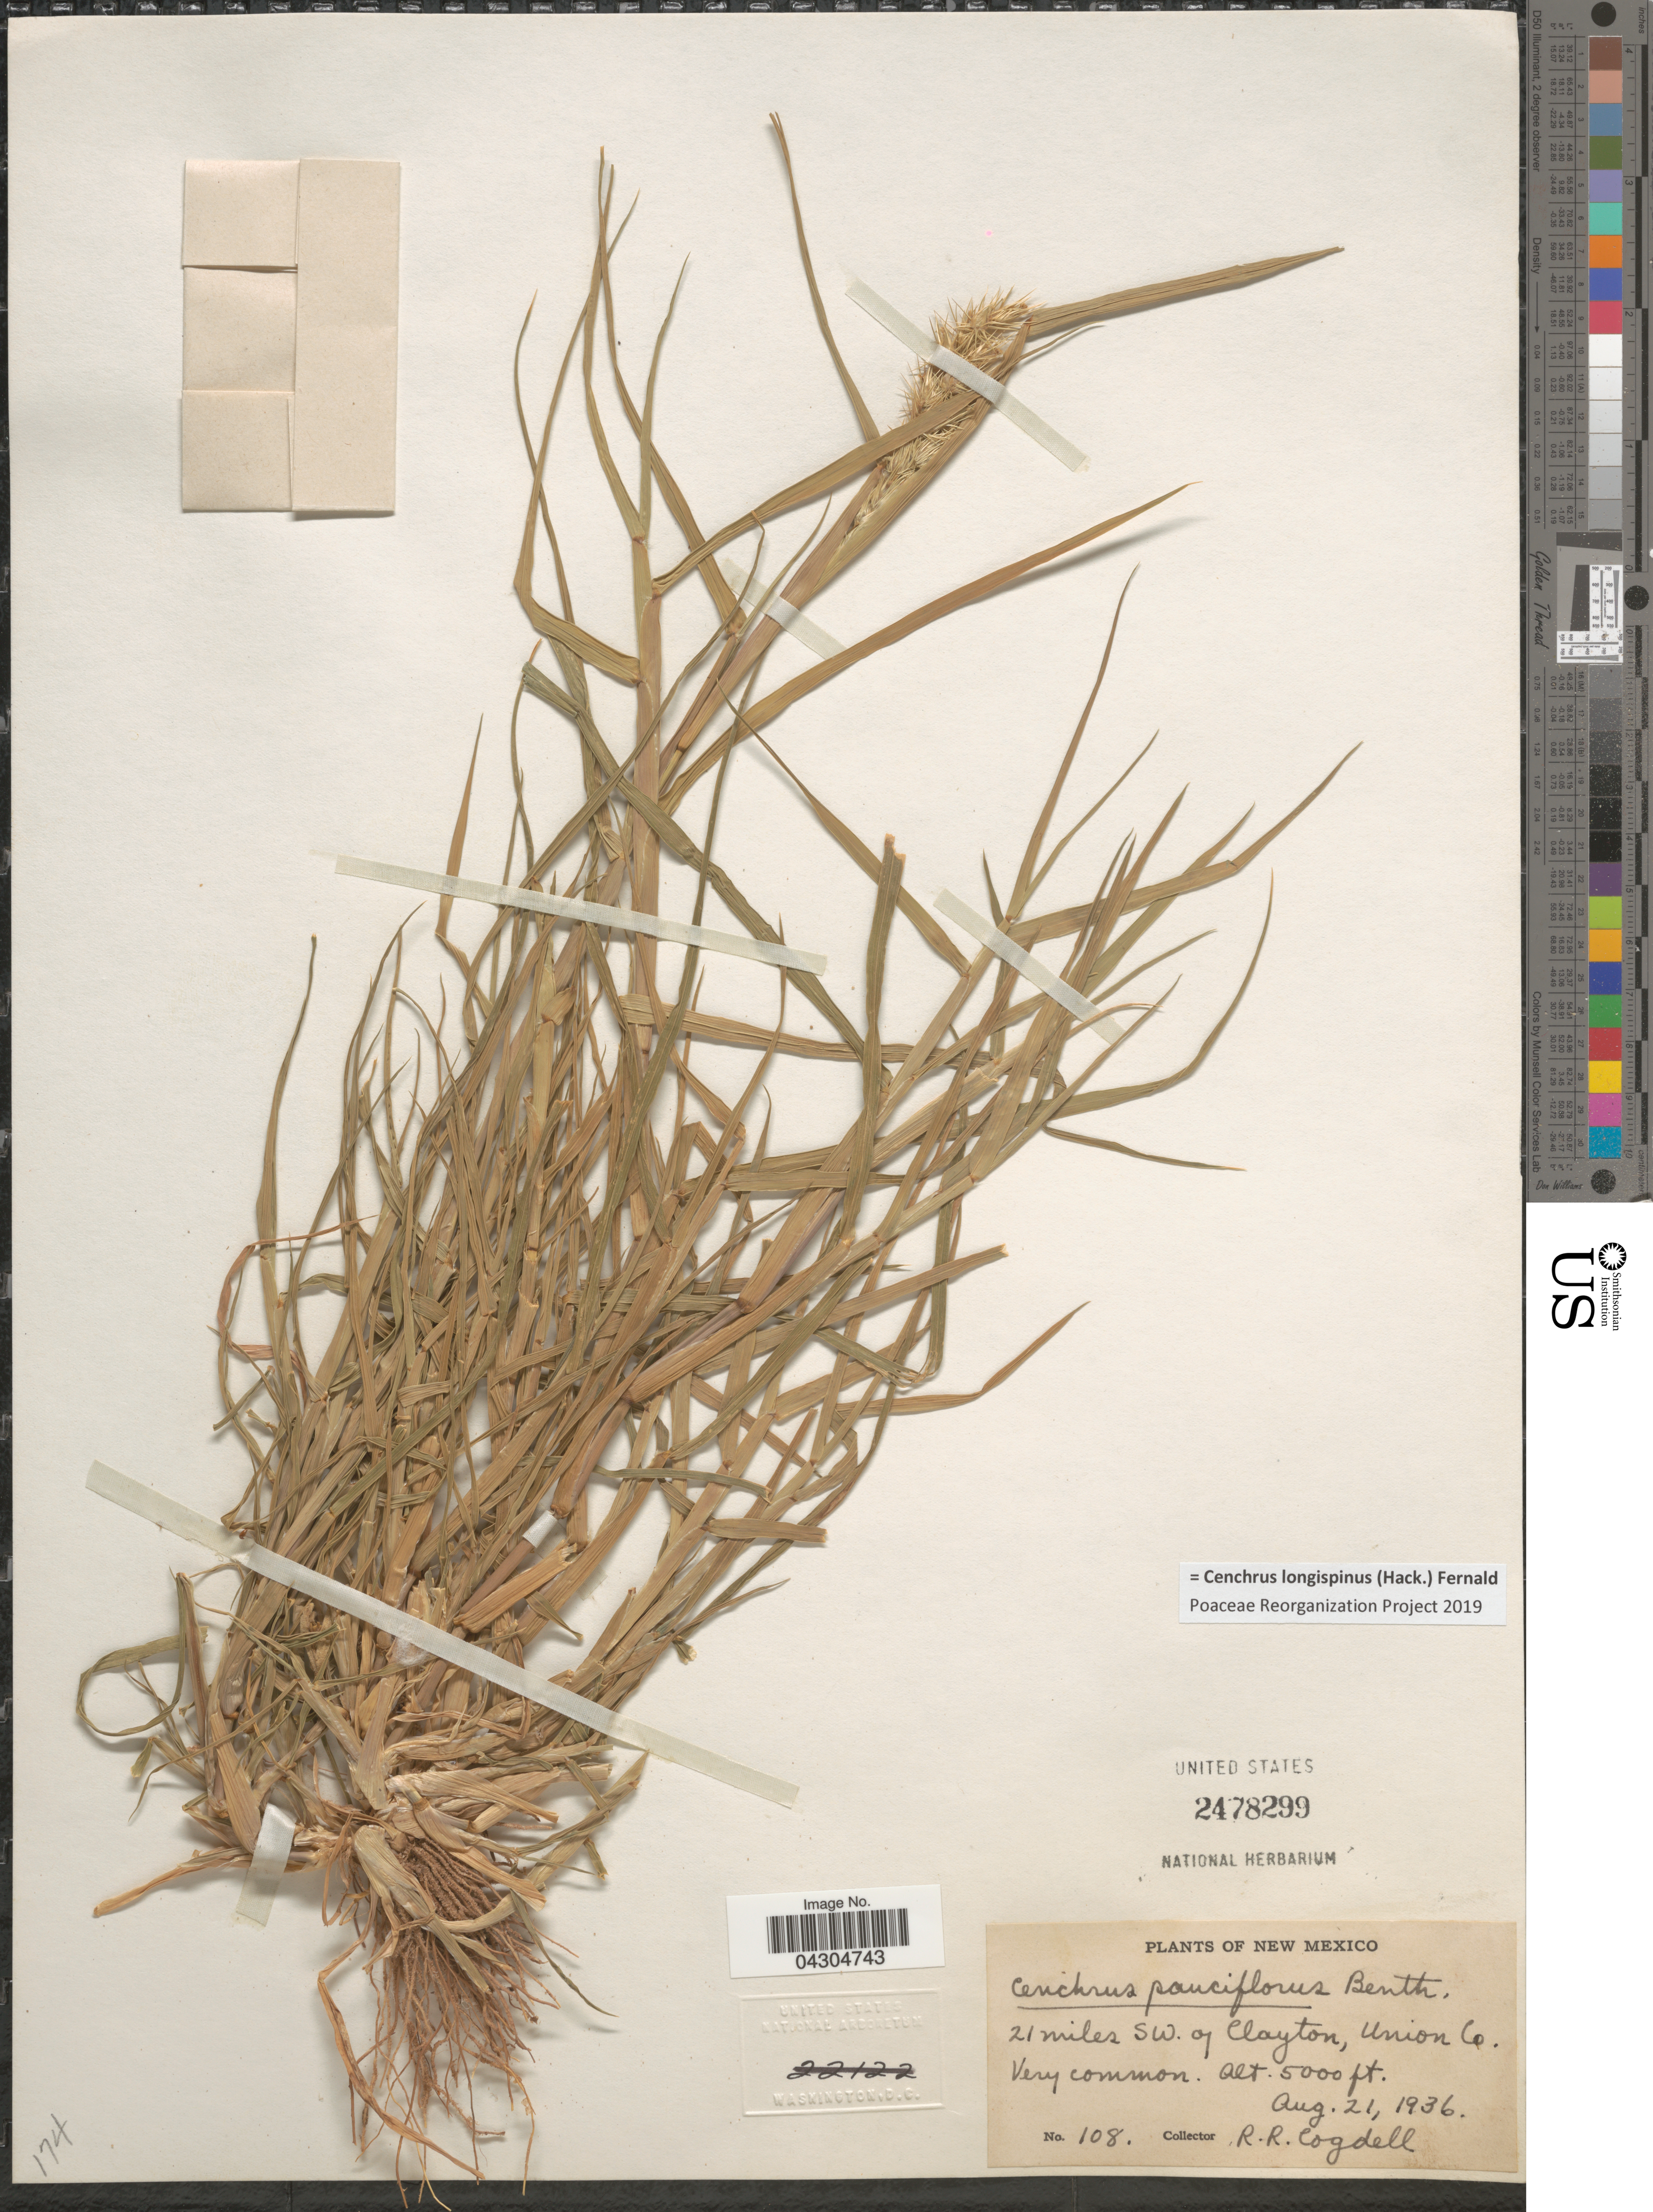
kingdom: Plantae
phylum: Tracheophyta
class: Liliopsida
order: Poales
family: Poaceae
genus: Cenchrus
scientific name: Cenchrus longispinus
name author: (Hack.) Fernald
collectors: R. Cogdell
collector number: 108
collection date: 1936-08-21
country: United States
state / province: New Mexico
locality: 21 miles SW. of Clayton, Union Co.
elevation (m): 1524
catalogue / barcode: US 2478299